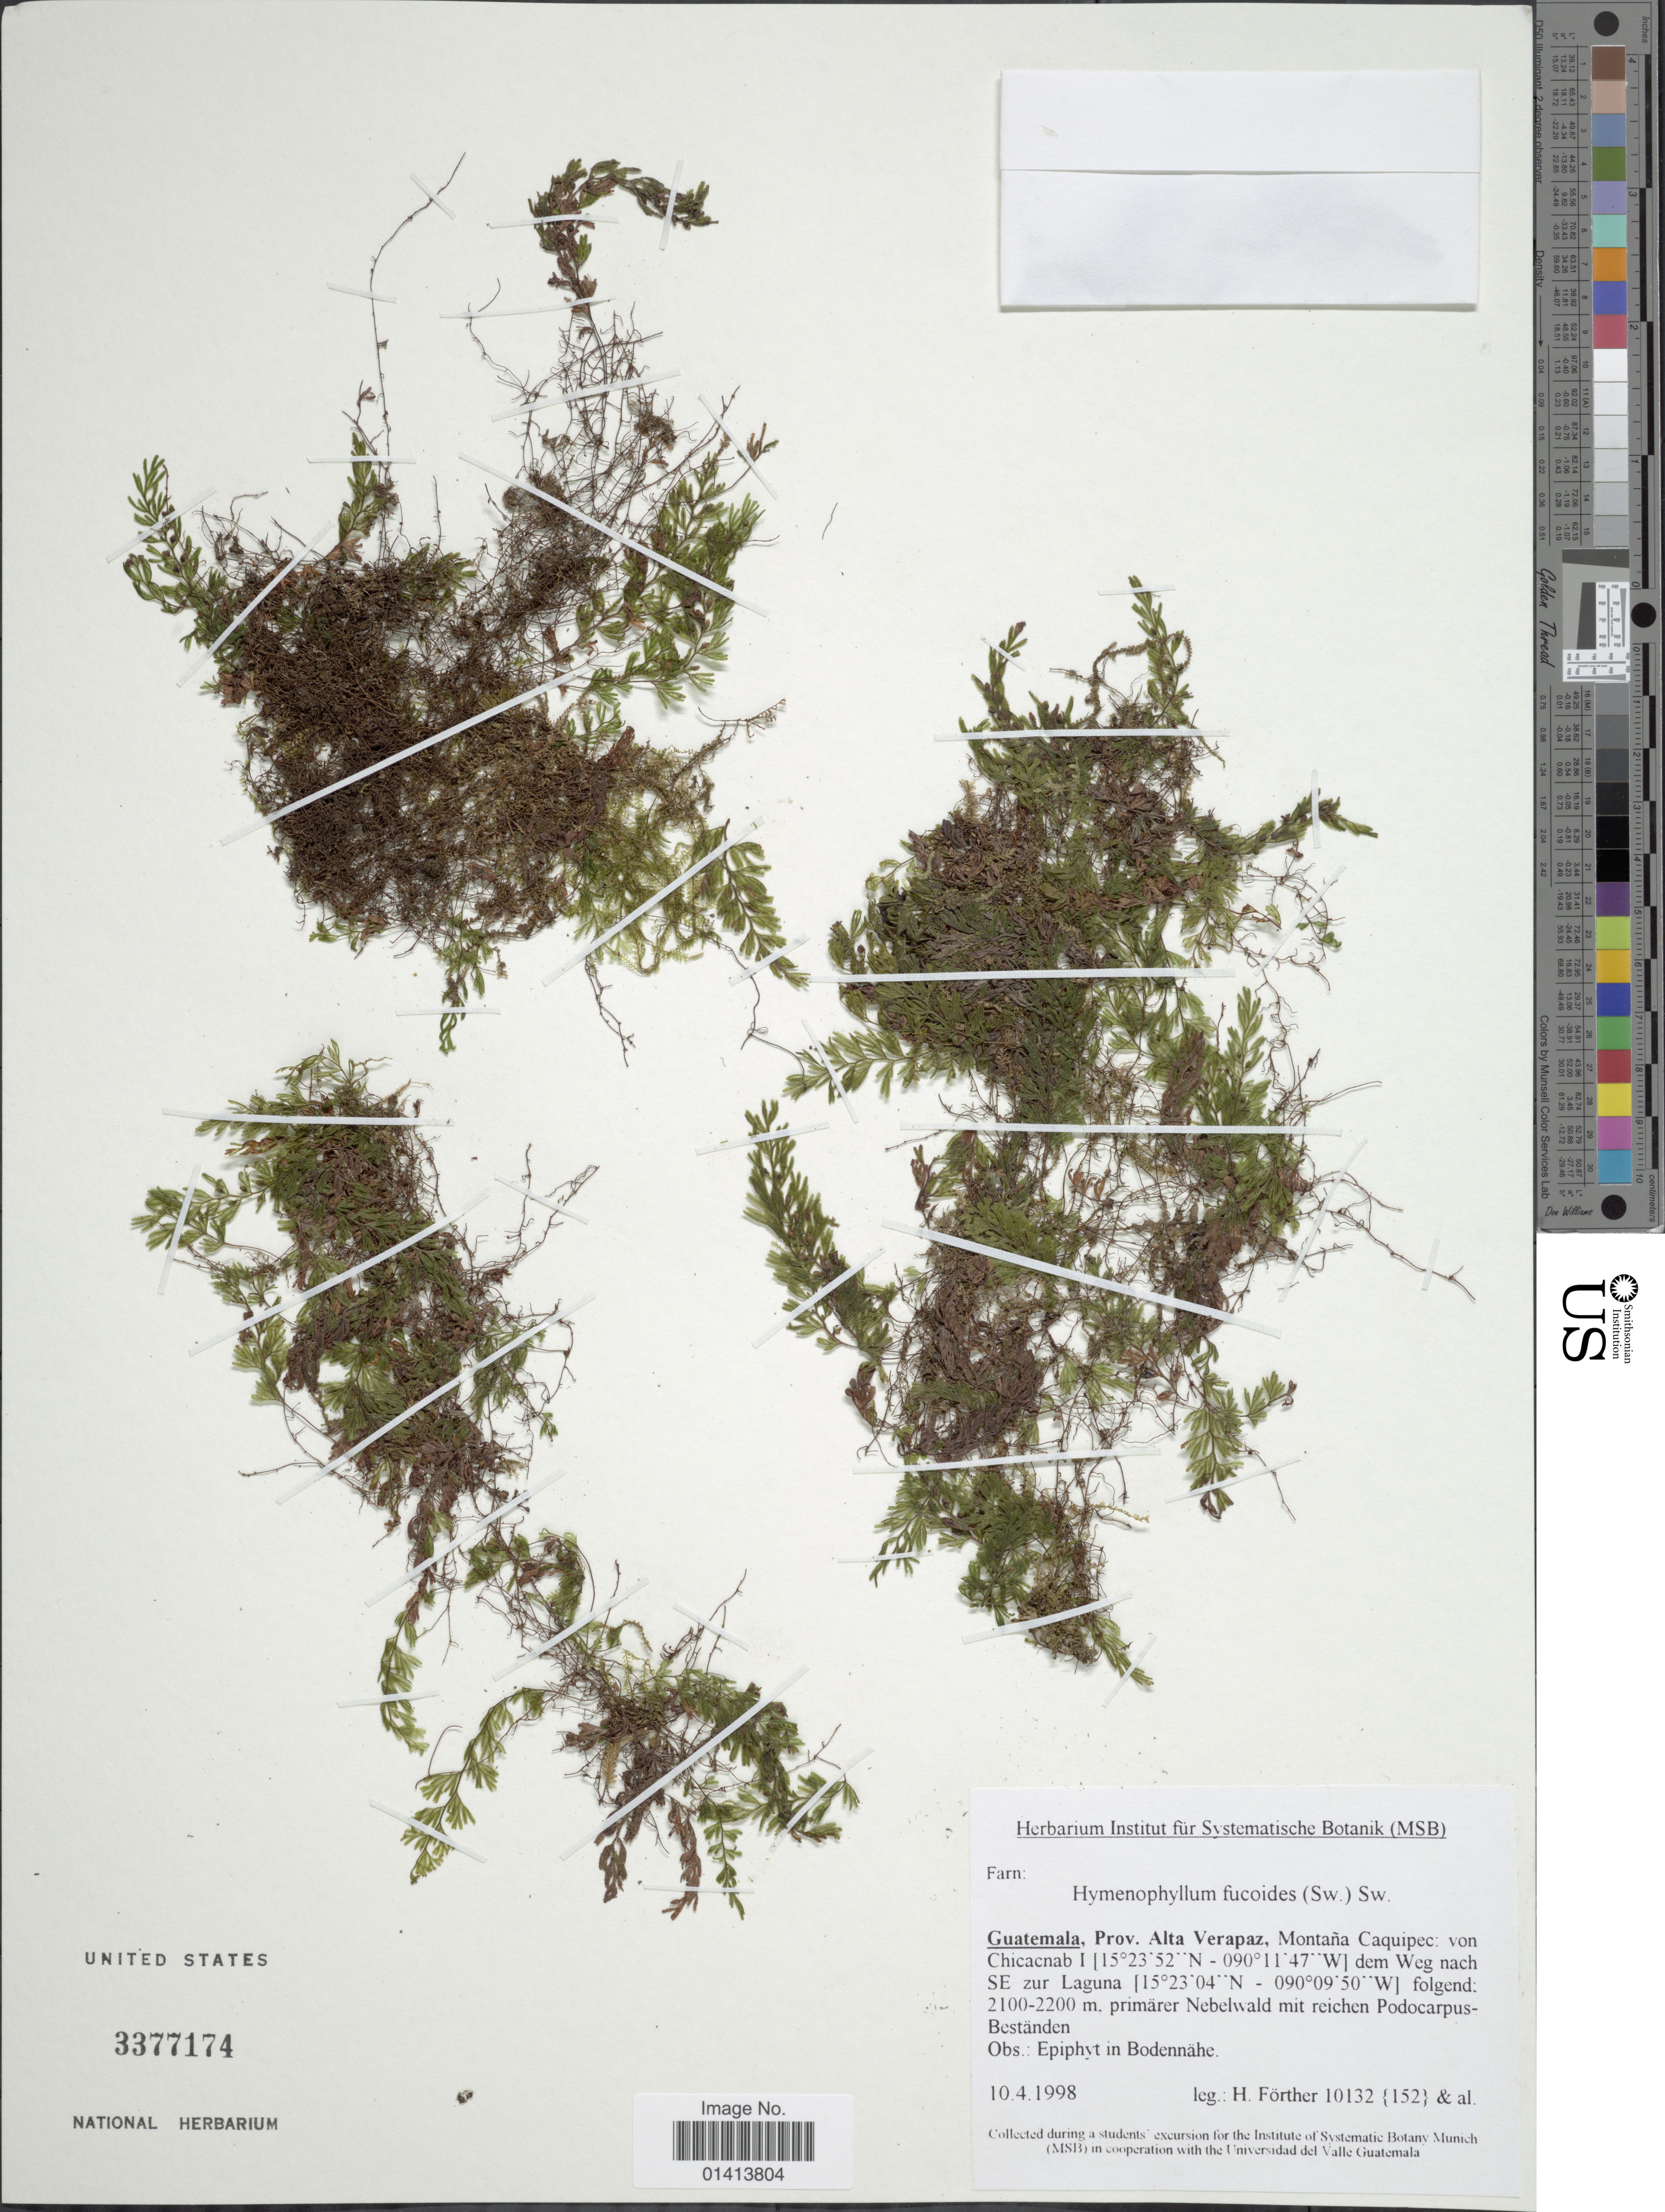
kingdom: Plantae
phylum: Tracheophyta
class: Polypodiopsida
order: Hymenophyllales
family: Hymenophyllaceae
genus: Hymenophyllum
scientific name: Hymenophyllum fucoides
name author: (Sw.) Sw.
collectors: H. Förther & et al.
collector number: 10132 {152}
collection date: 1998-04-10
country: Guatemala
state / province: Alta Verapaz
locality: Montaña Caquipec: von Chicacnab I dem Weg nach SE zur Laguna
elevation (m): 2100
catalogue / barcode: US 3377174